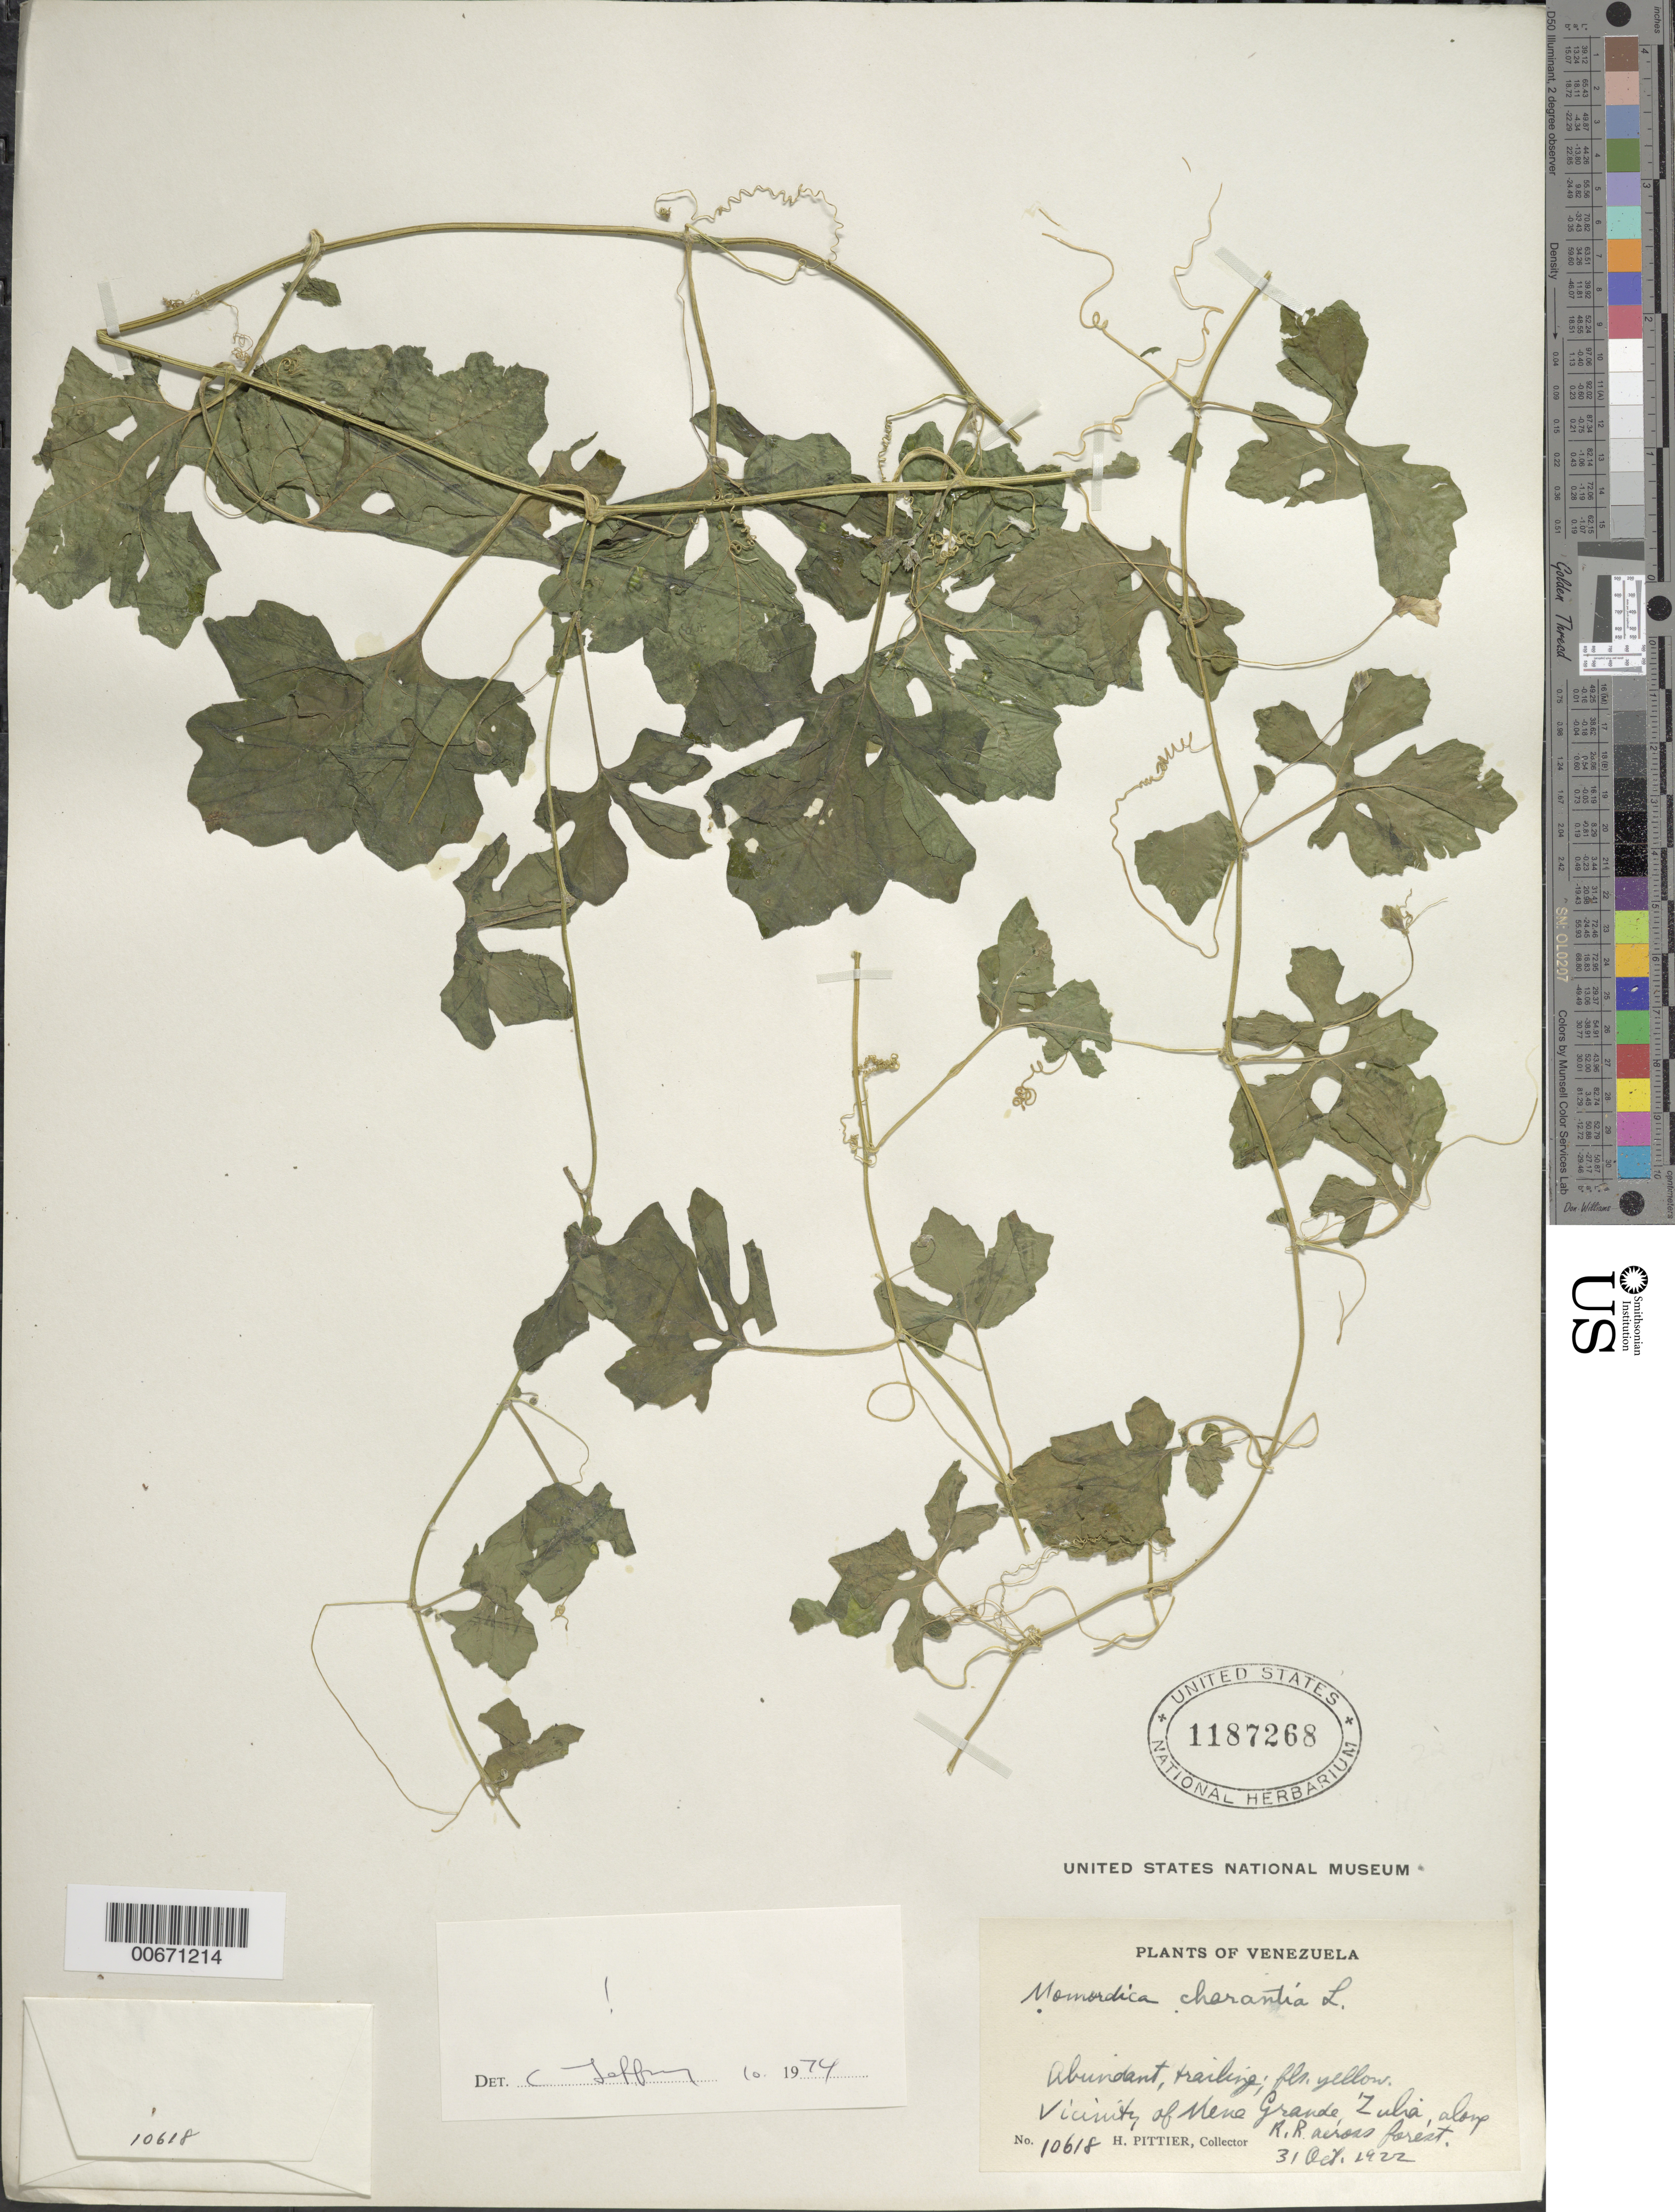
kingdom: Plantae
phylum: Tracheophyta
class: Magnoliopsida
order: Cucurbitales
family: Cucurbitaceae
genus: Momordica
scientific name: Momordica charantia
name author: L.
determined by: Jeffrey, C.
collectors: H. F. Pittier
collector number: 10618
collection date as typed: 31-Oct-22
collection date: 1922-10-31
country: Venezuela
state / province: Zulia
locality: Mene Grande, vic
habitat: Along R.R. across forest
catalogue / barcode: US 1187268